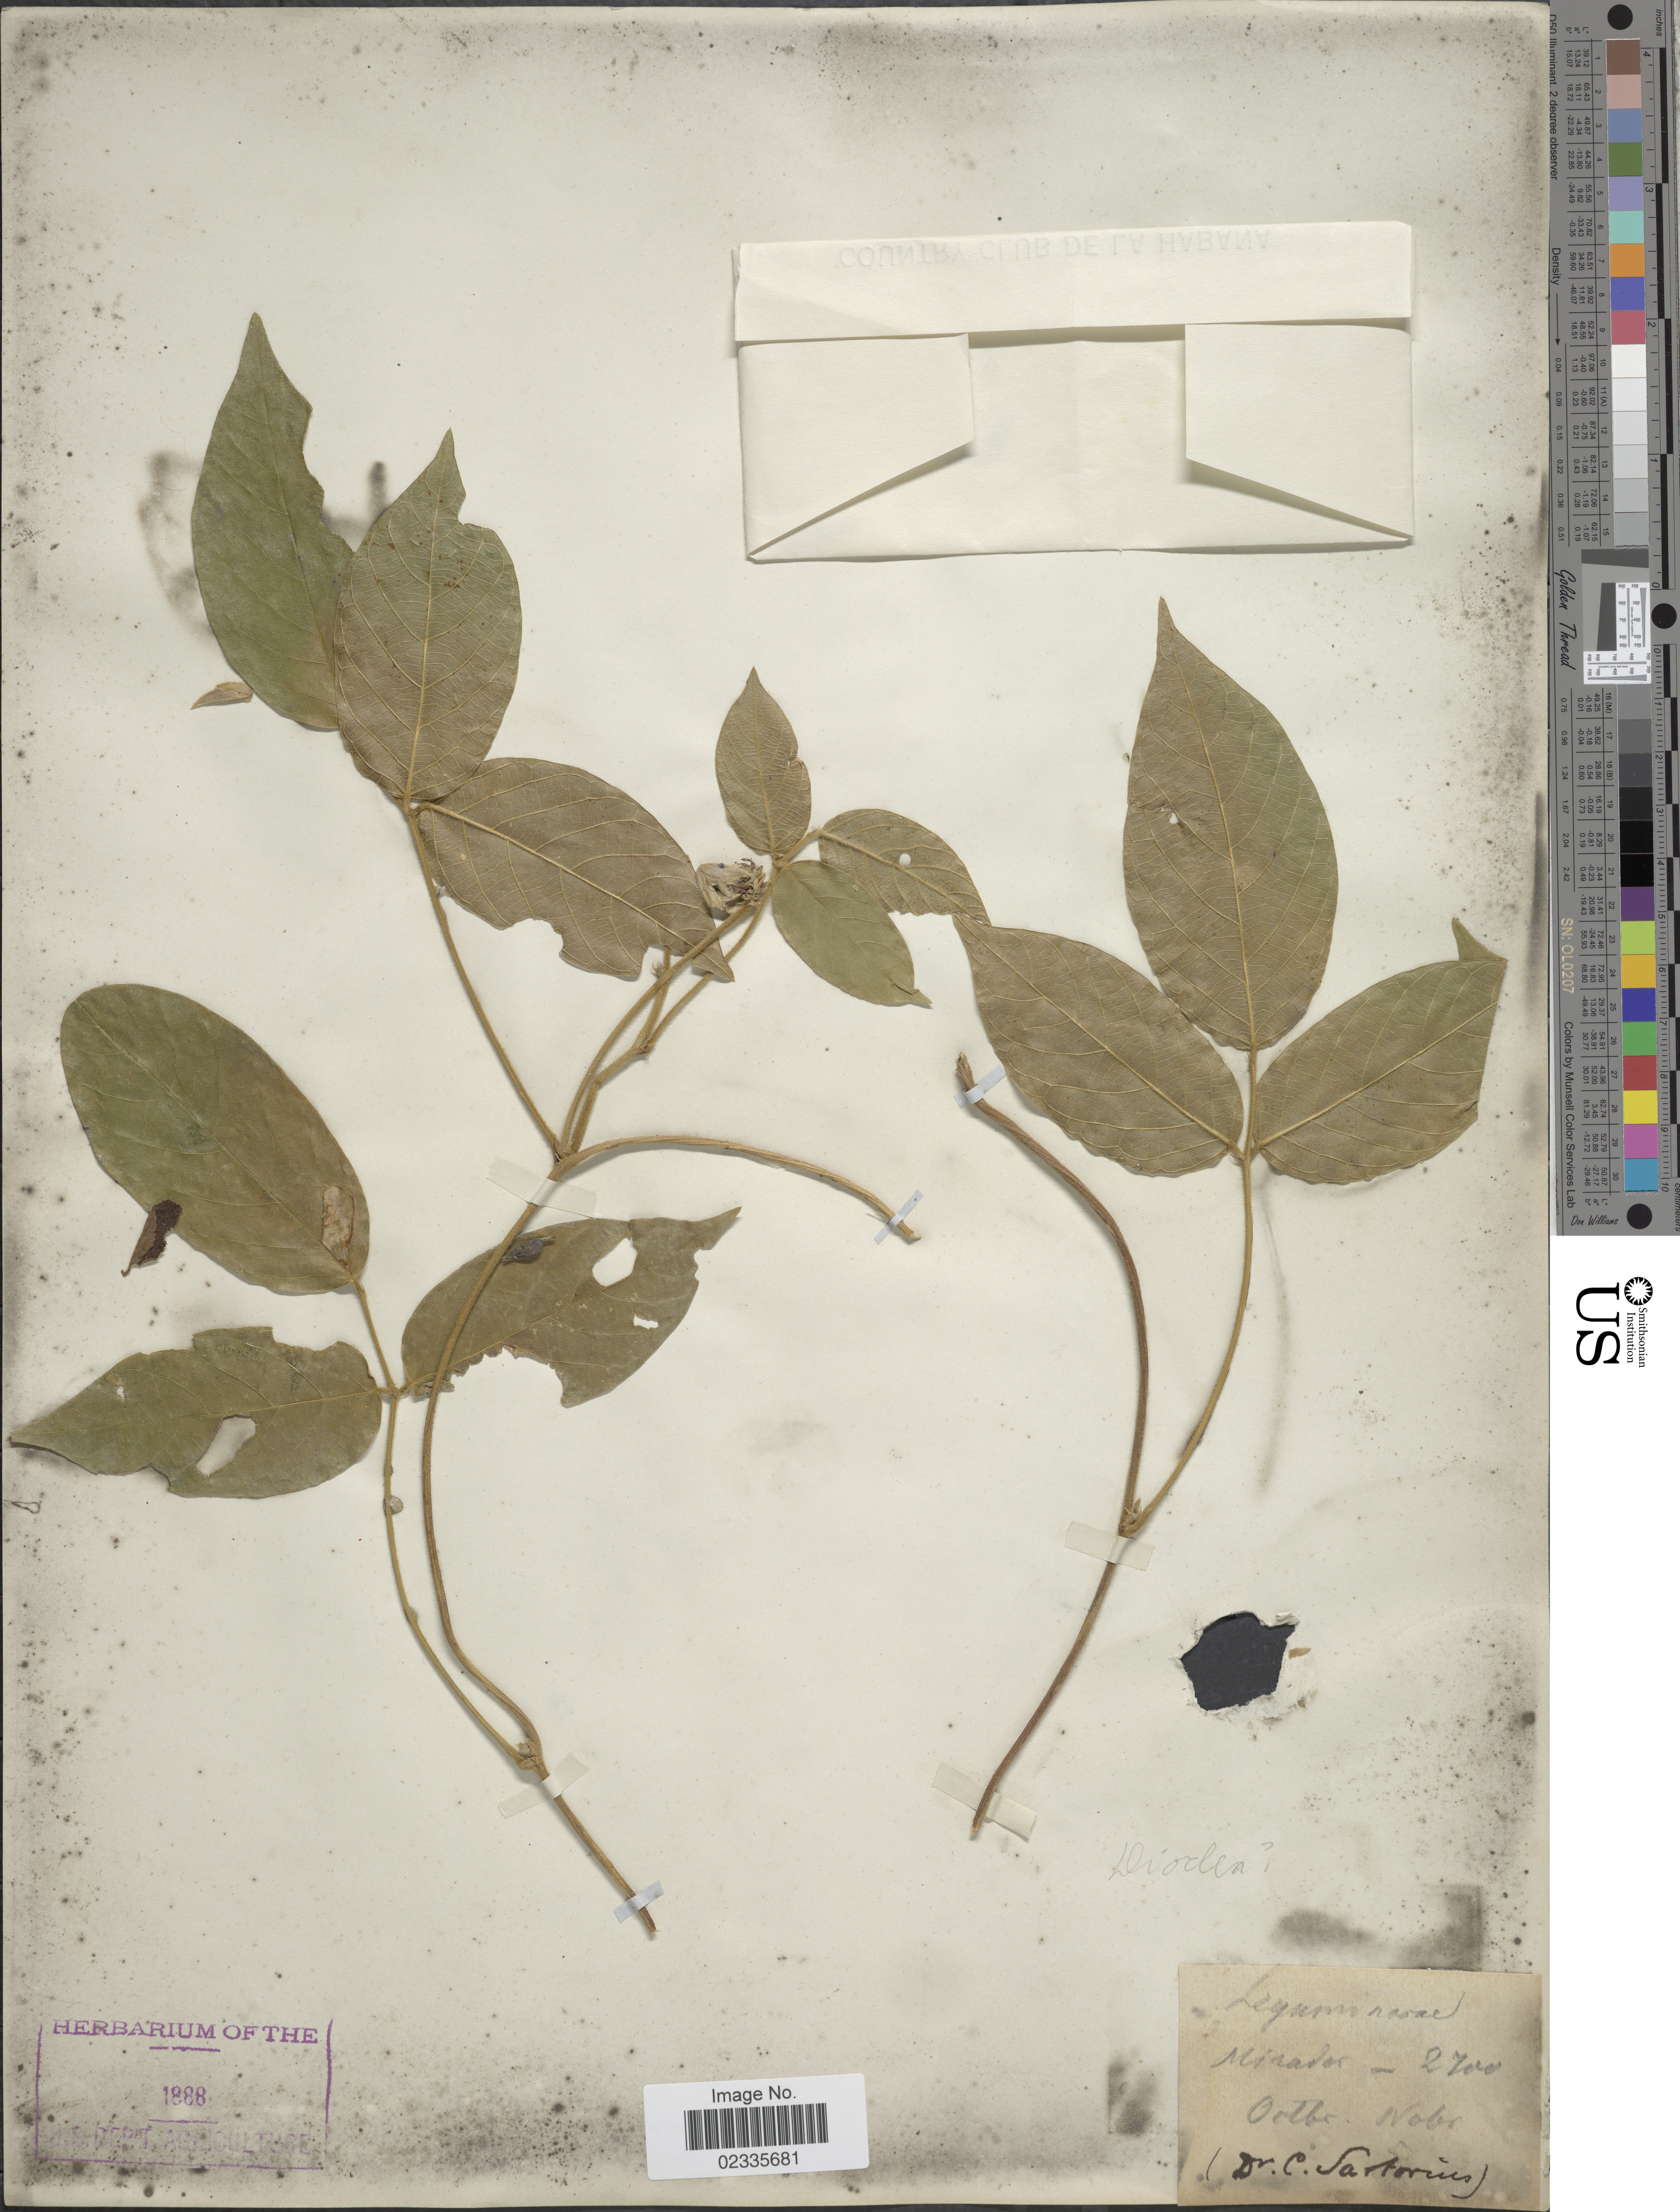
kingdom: Plantae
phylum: Tracheophyta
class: Magnoliopsida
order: Fabales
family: Fabaceae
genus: Centrosema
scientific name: Centrosema sp.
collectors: C. Sartorius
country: Mexico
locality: Mirador